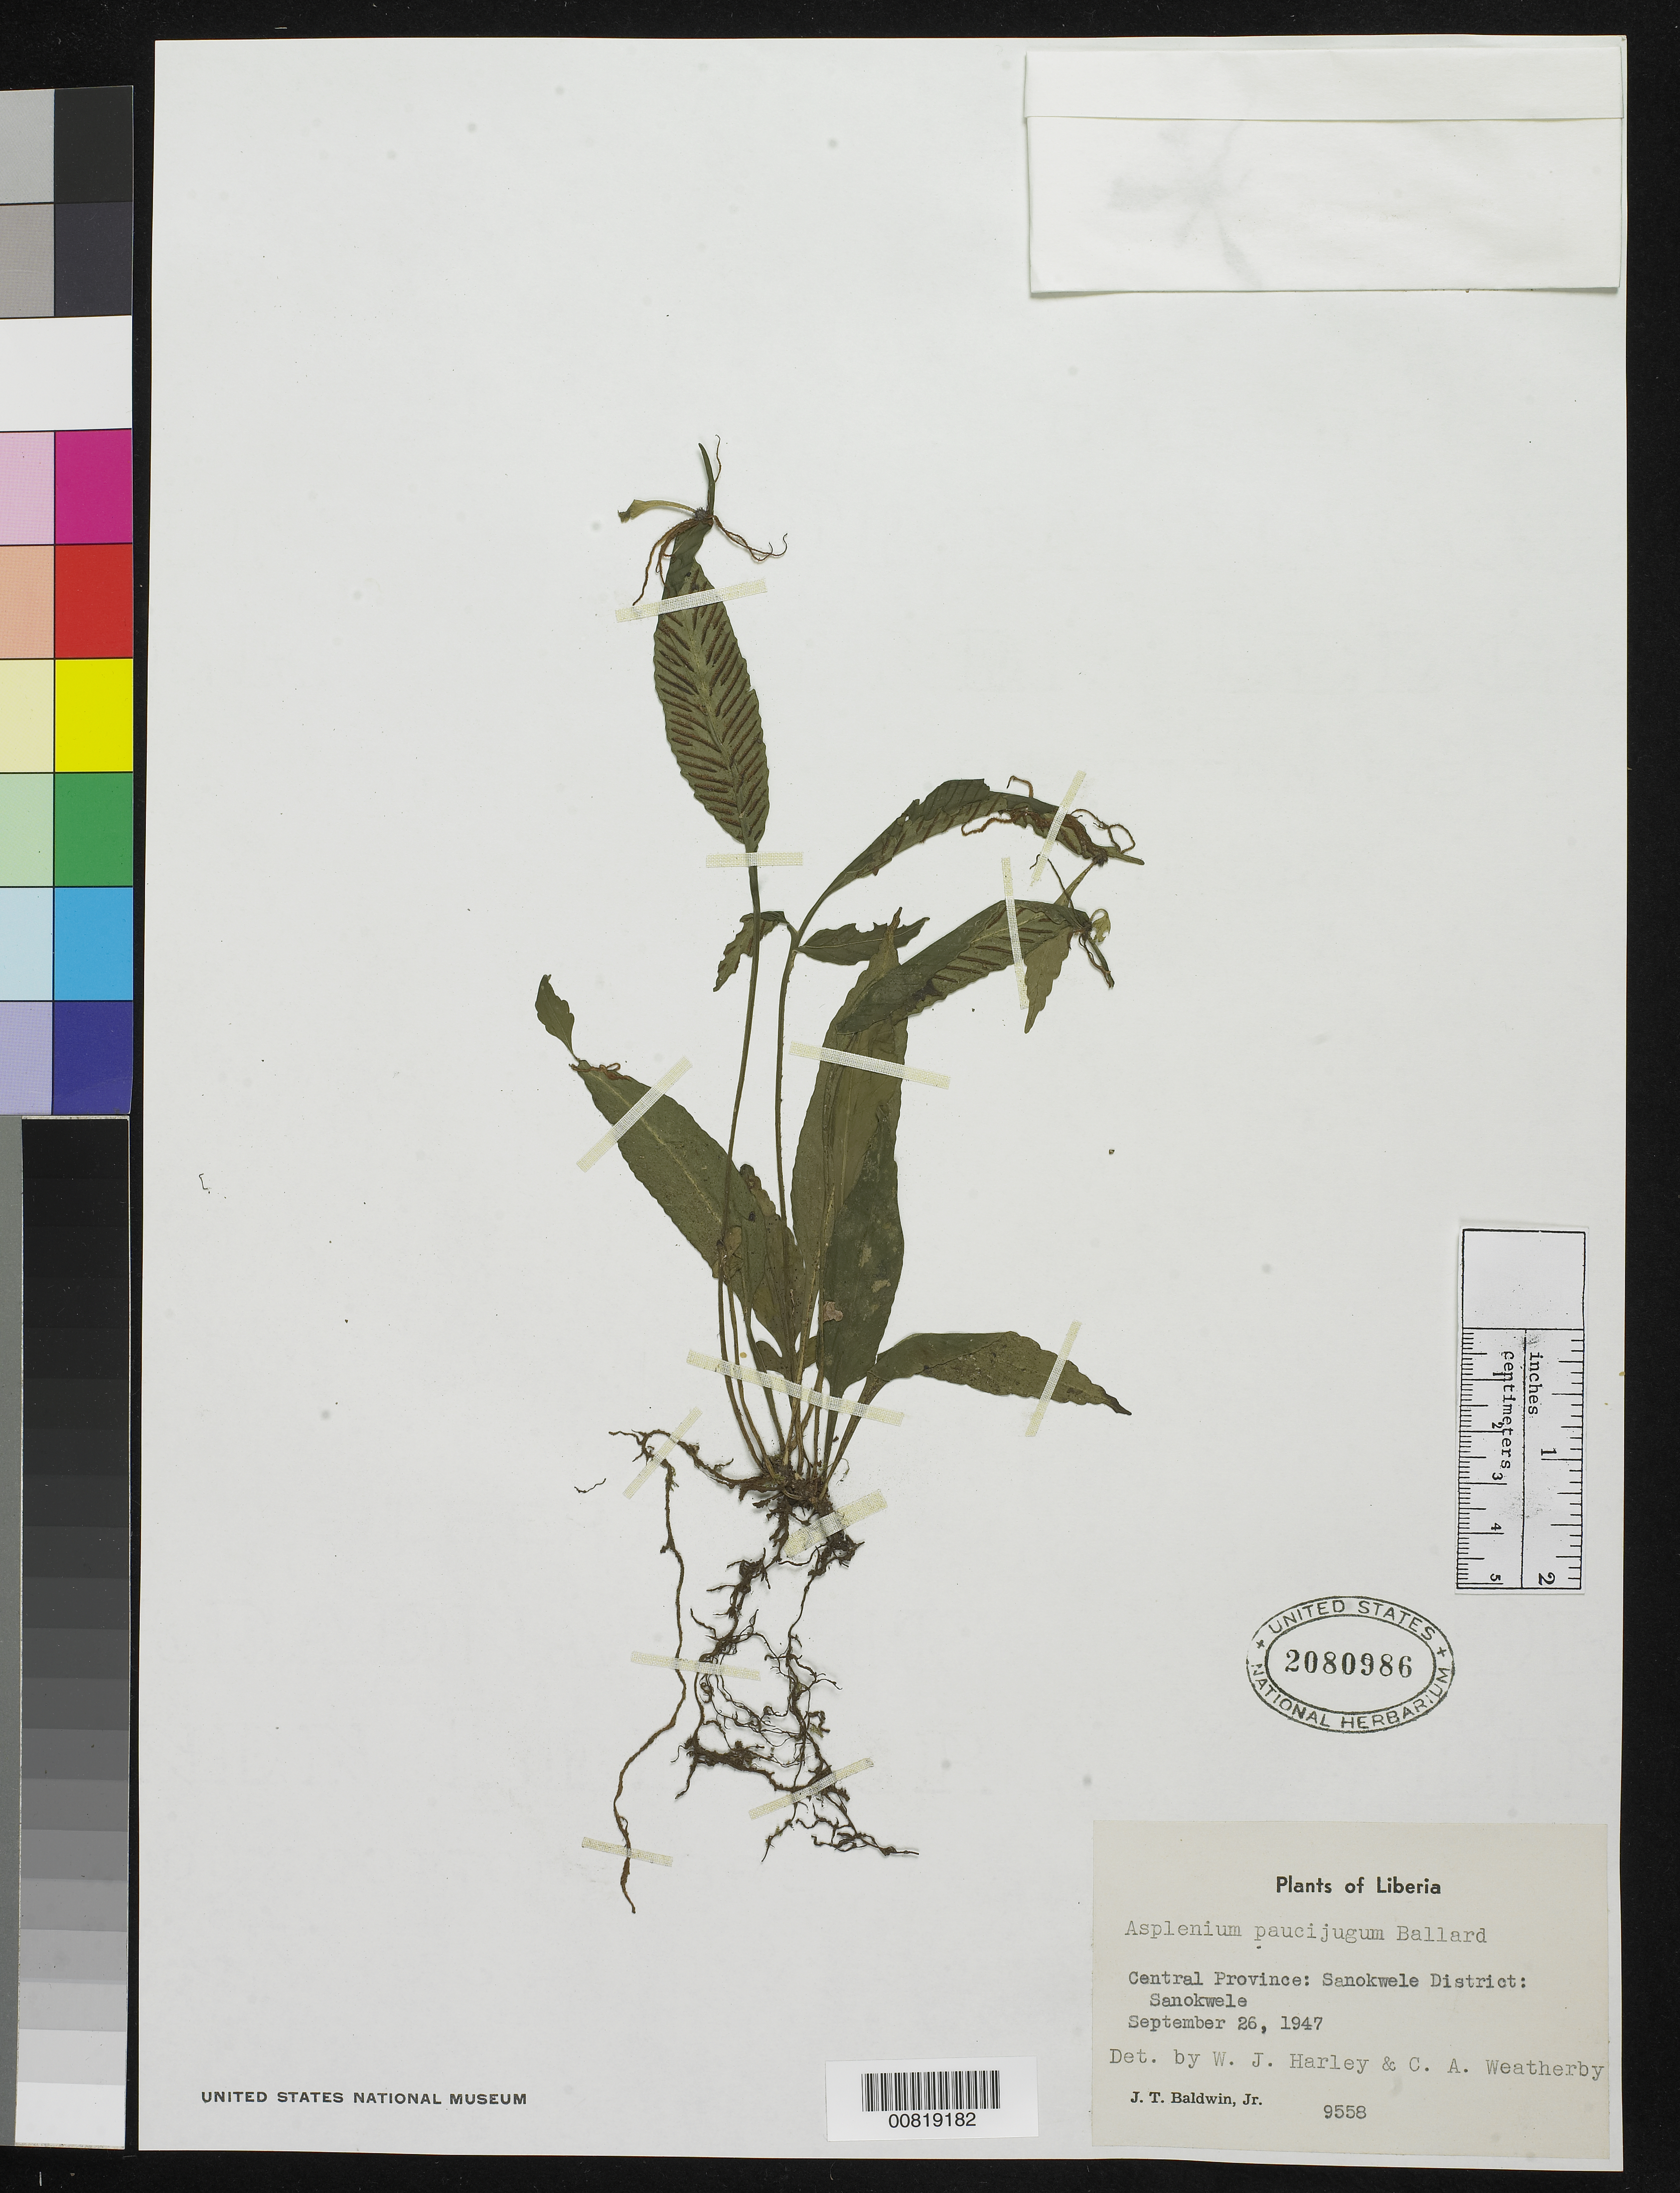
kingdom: Plantae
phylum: Tracheophyta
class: Polypodiopsida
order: Polypodiales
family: Aspleniaceae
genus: Asplenium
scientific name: Asplenium paucijugum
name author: Ballard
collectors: J. T. Baldwin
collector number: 9558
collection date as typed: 26 Sep 1947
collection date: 1947-09-26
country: Liberia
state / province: Nimba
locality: Central Province: Sanokwele District, Sanokwele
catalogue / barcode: US 2080986